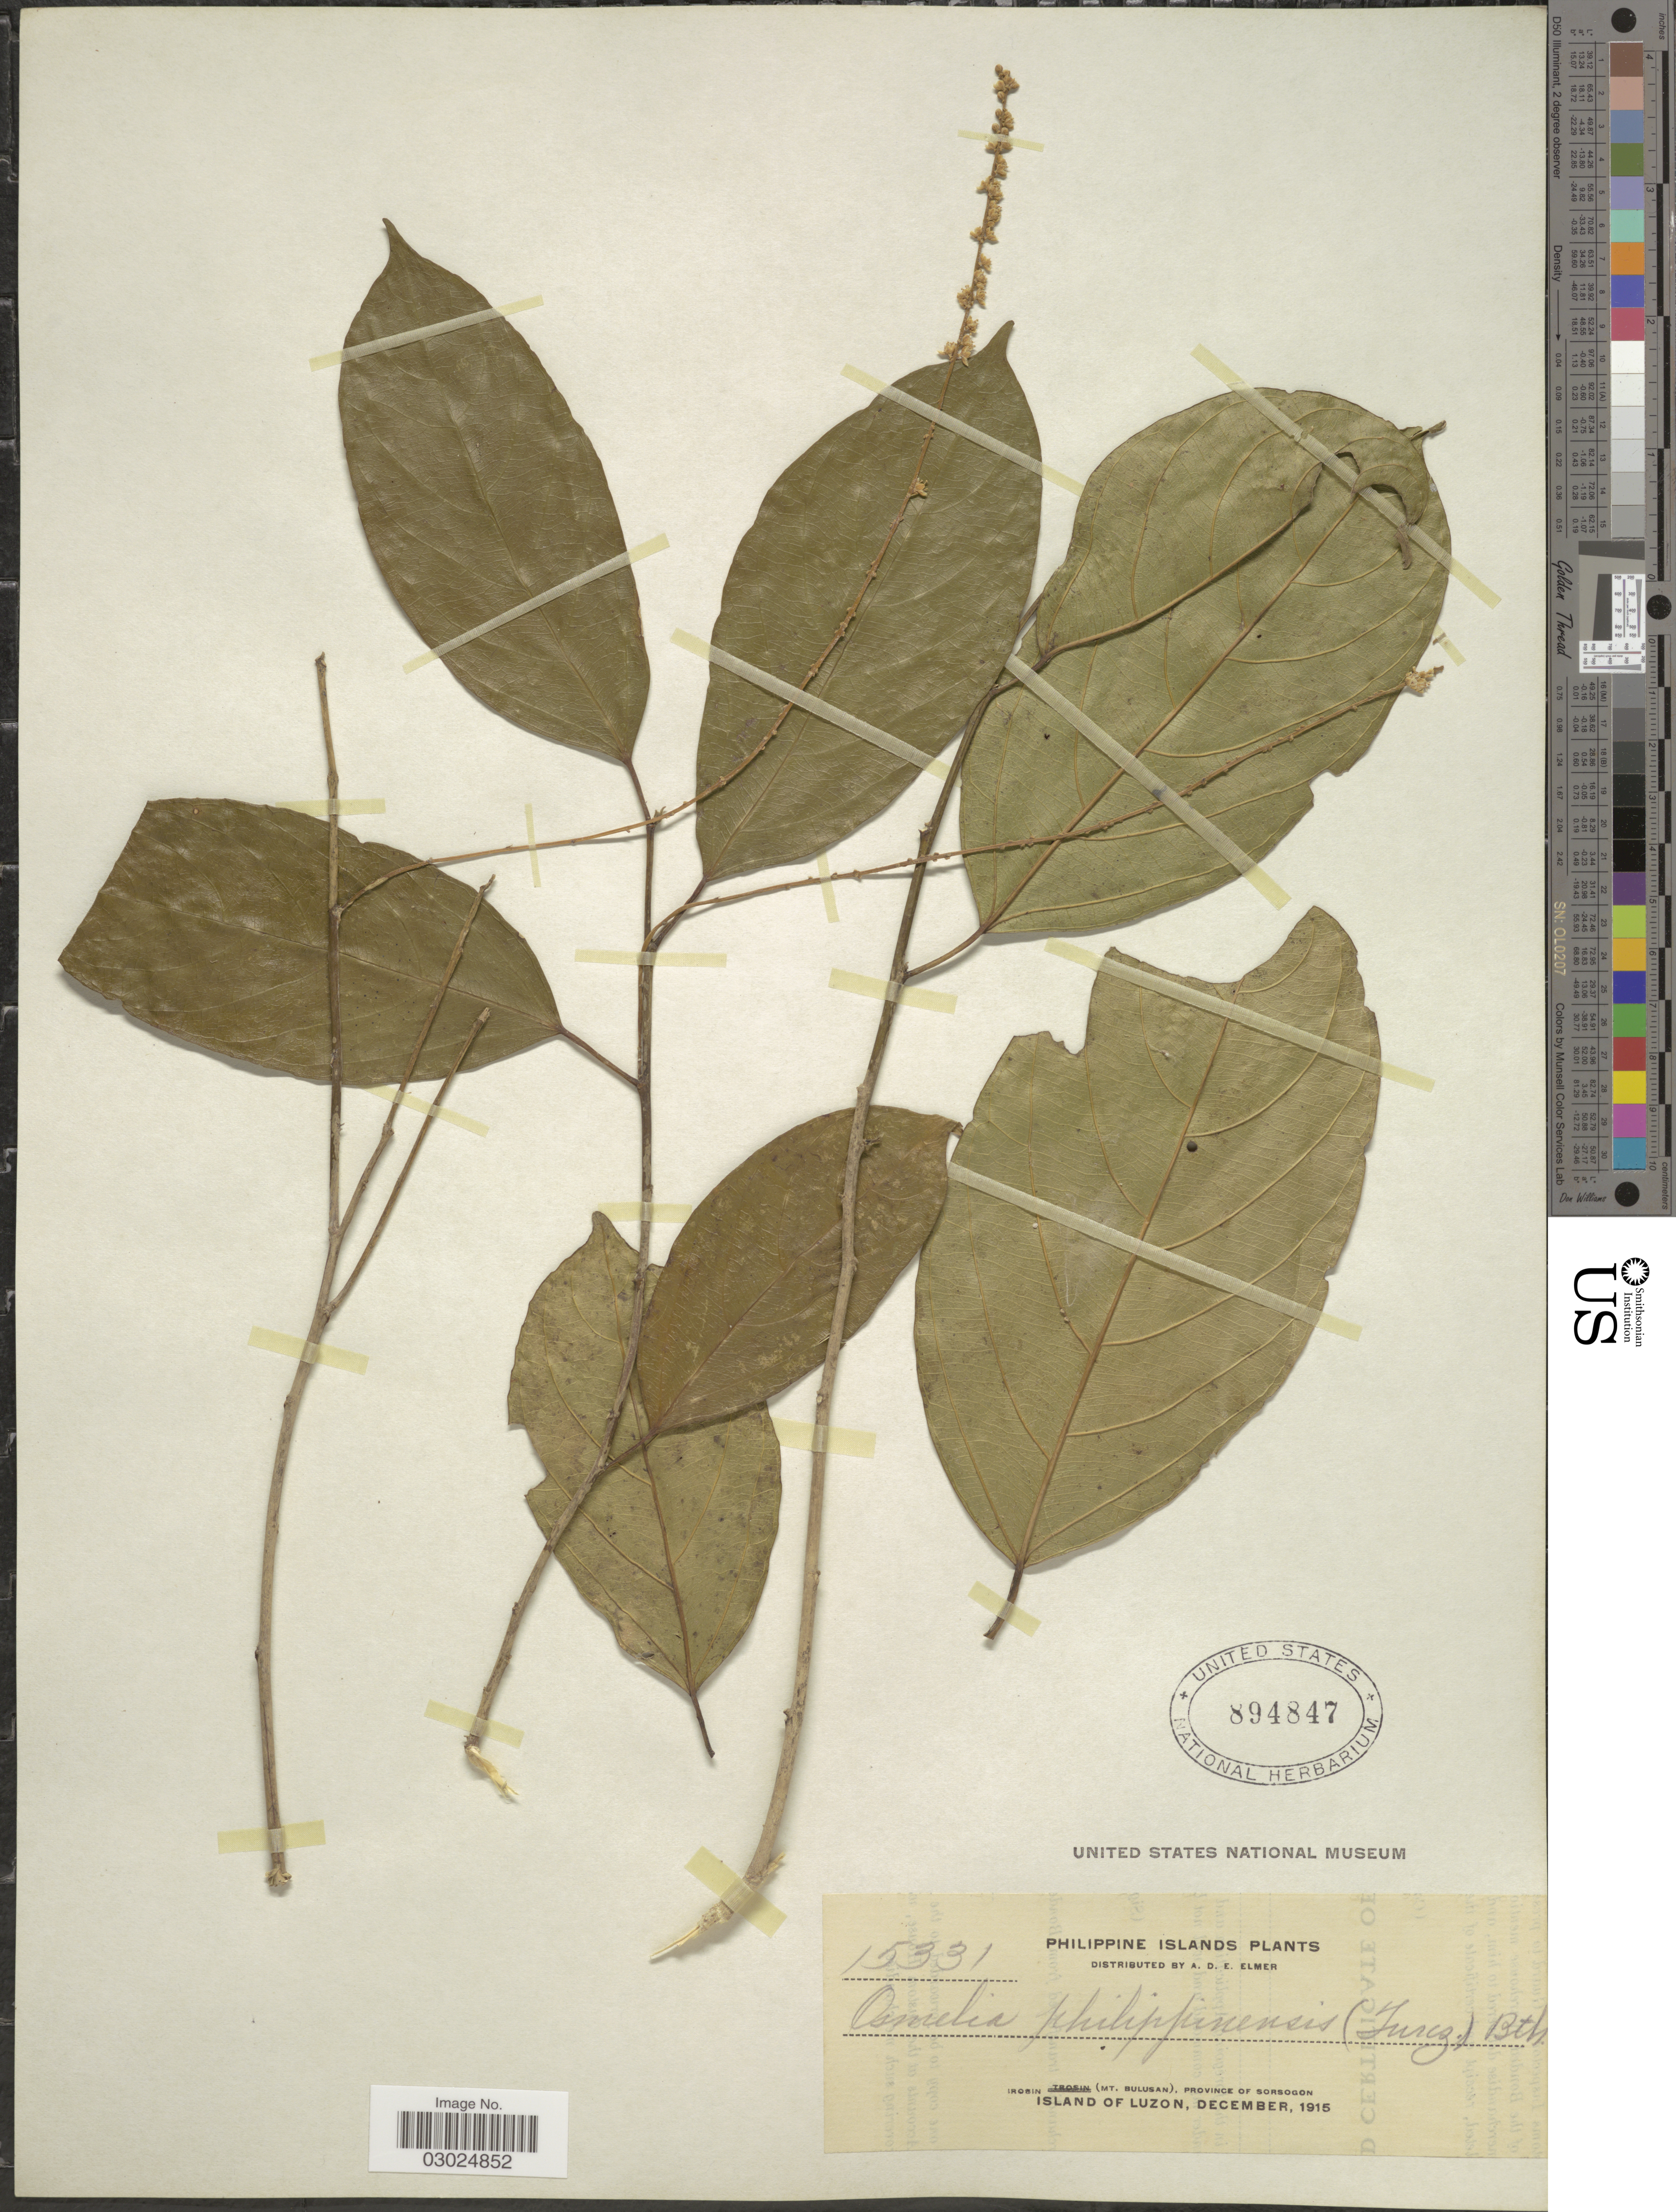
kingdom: Plantae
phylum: Tracheophyta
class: Magnoliopsida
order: Malpighiales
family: Salicaceae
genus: Osmelia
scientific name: Osmelia philippina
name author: (Turcz.) Benth.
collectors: A. D. E. Elmer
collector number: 15331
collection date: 1915-12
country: Philippines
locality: Irosin (Mt. Bulusan), Province of Sorsogon, Island of Luzon.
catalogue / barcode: US 894847